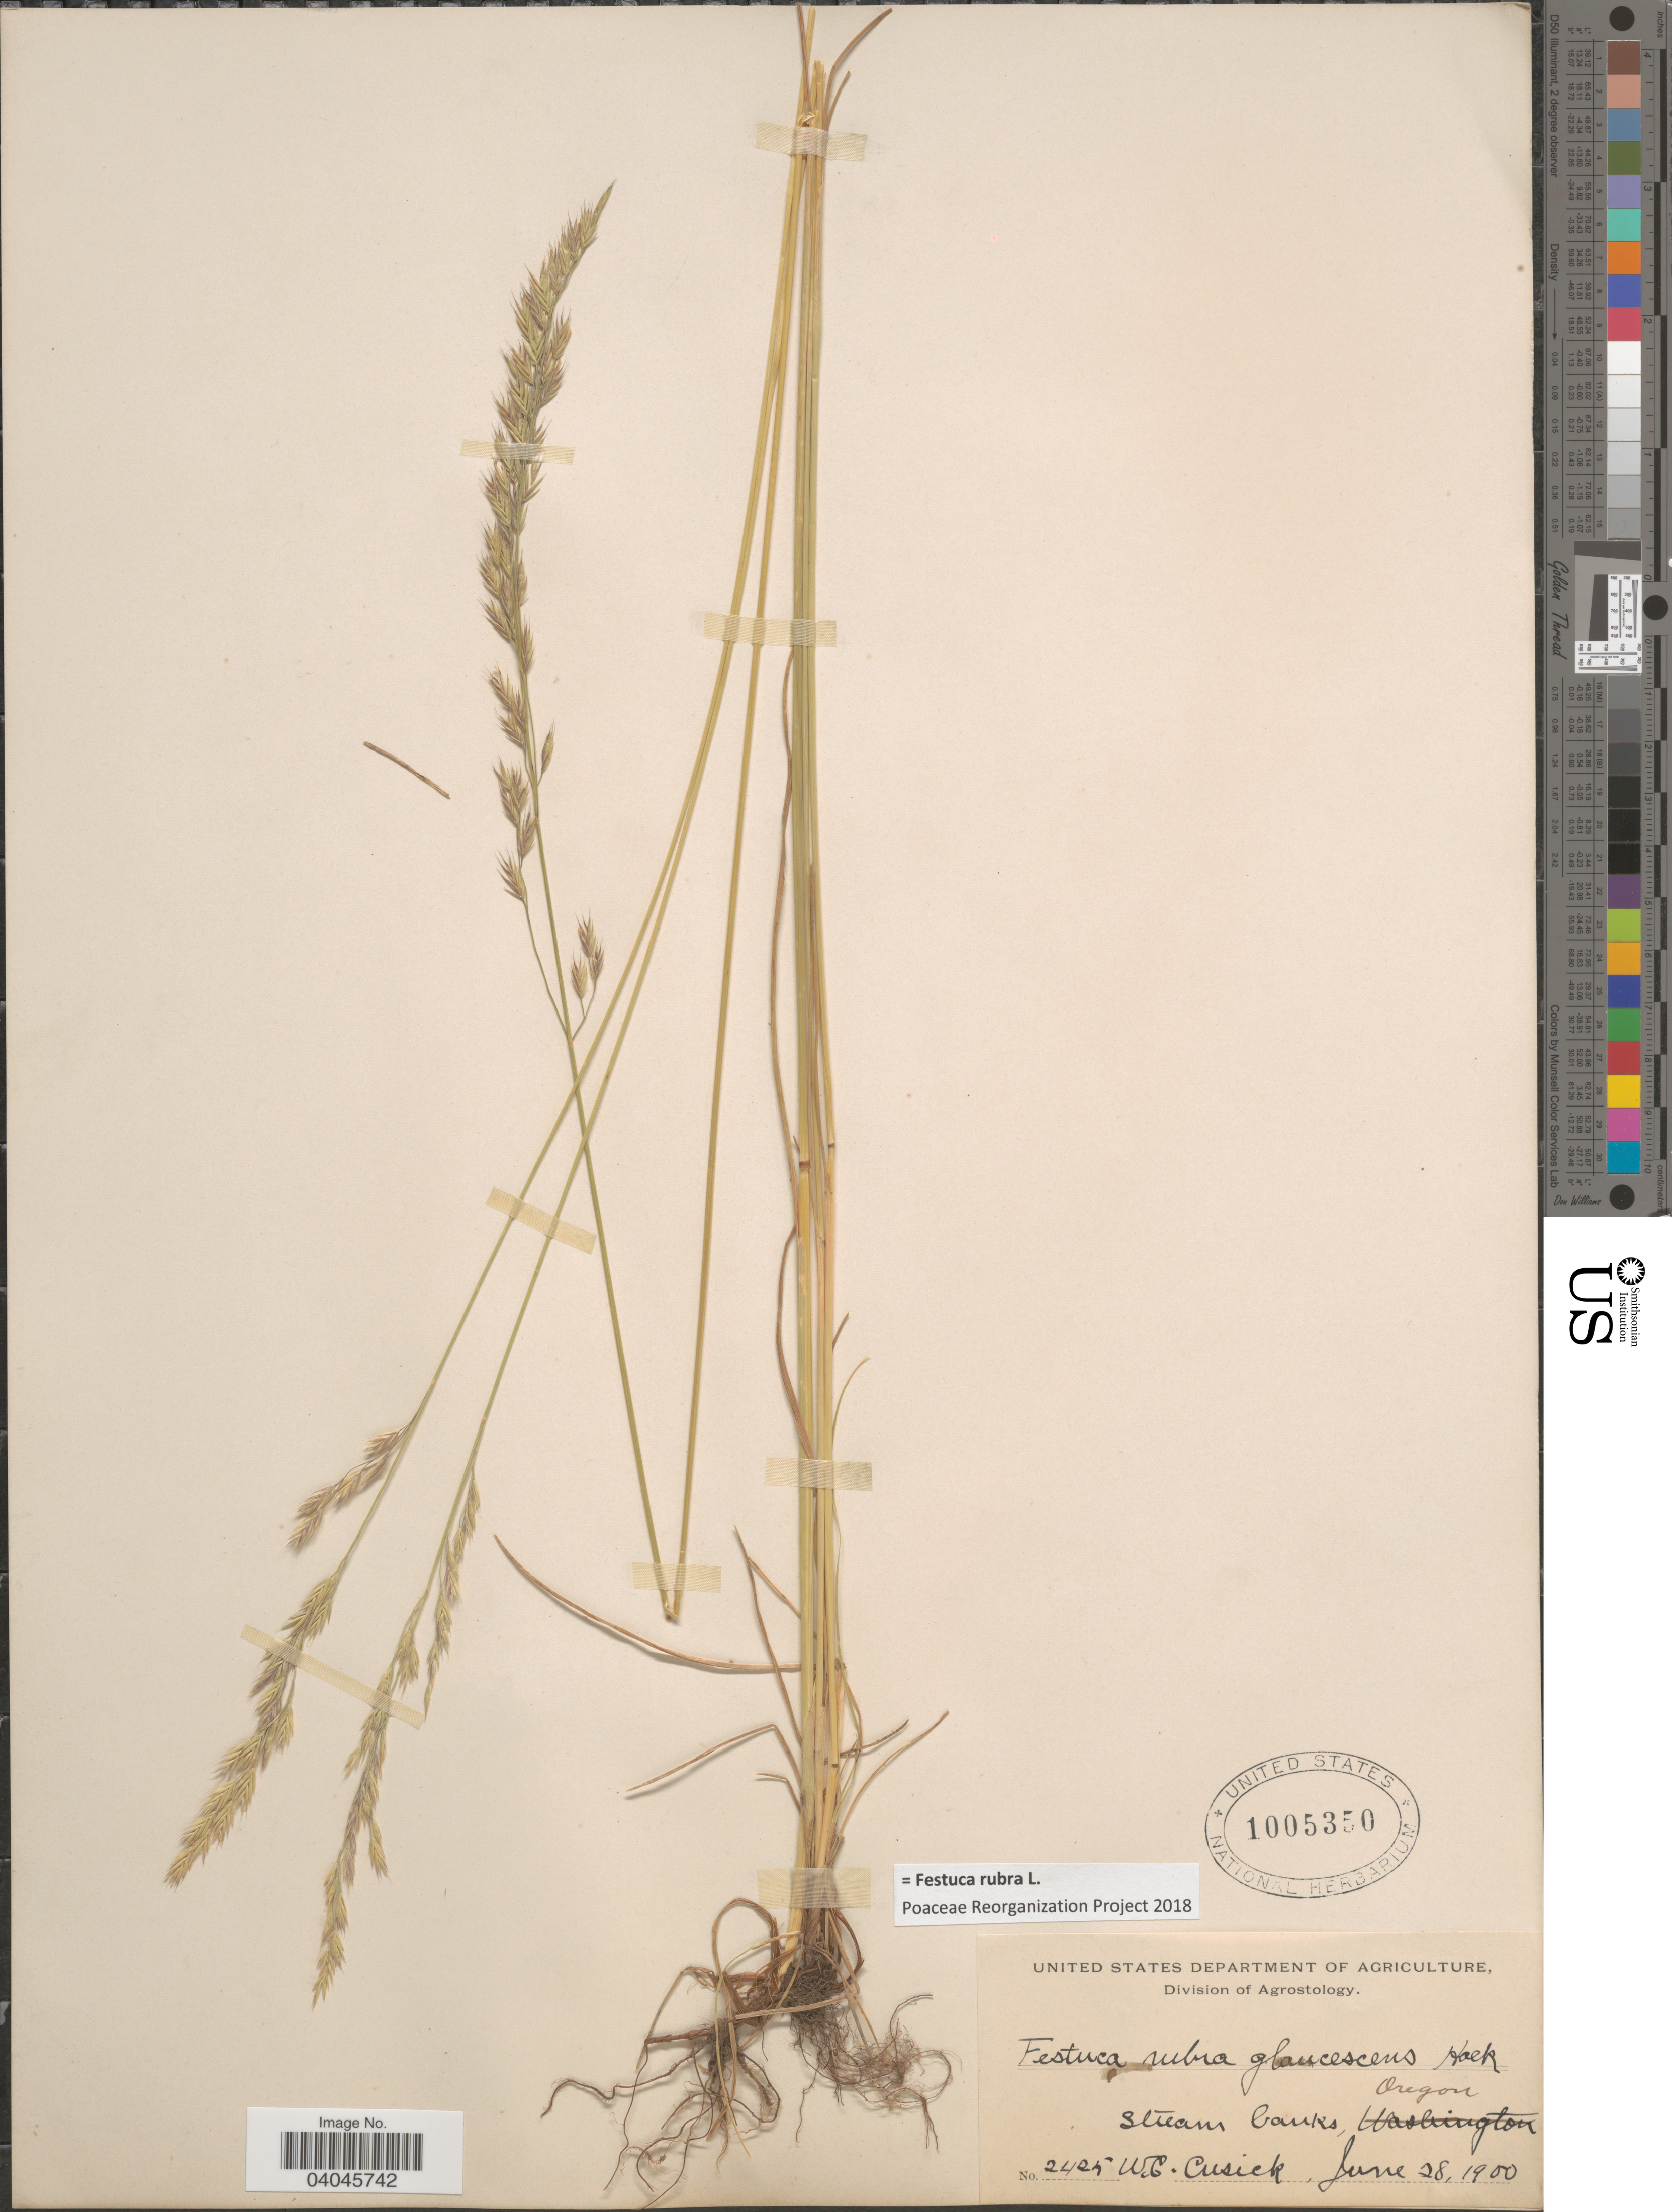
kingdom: Plantae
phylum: Tracheophyta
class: Liliopsida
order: Poales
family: Poaceae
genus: Festuca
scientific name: Festuca rubra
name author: L.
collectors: W. C. Cusick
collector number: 2425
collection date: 1900-06-28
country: United States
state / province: Oregon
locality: Stream banks.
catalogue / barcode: US 1005350